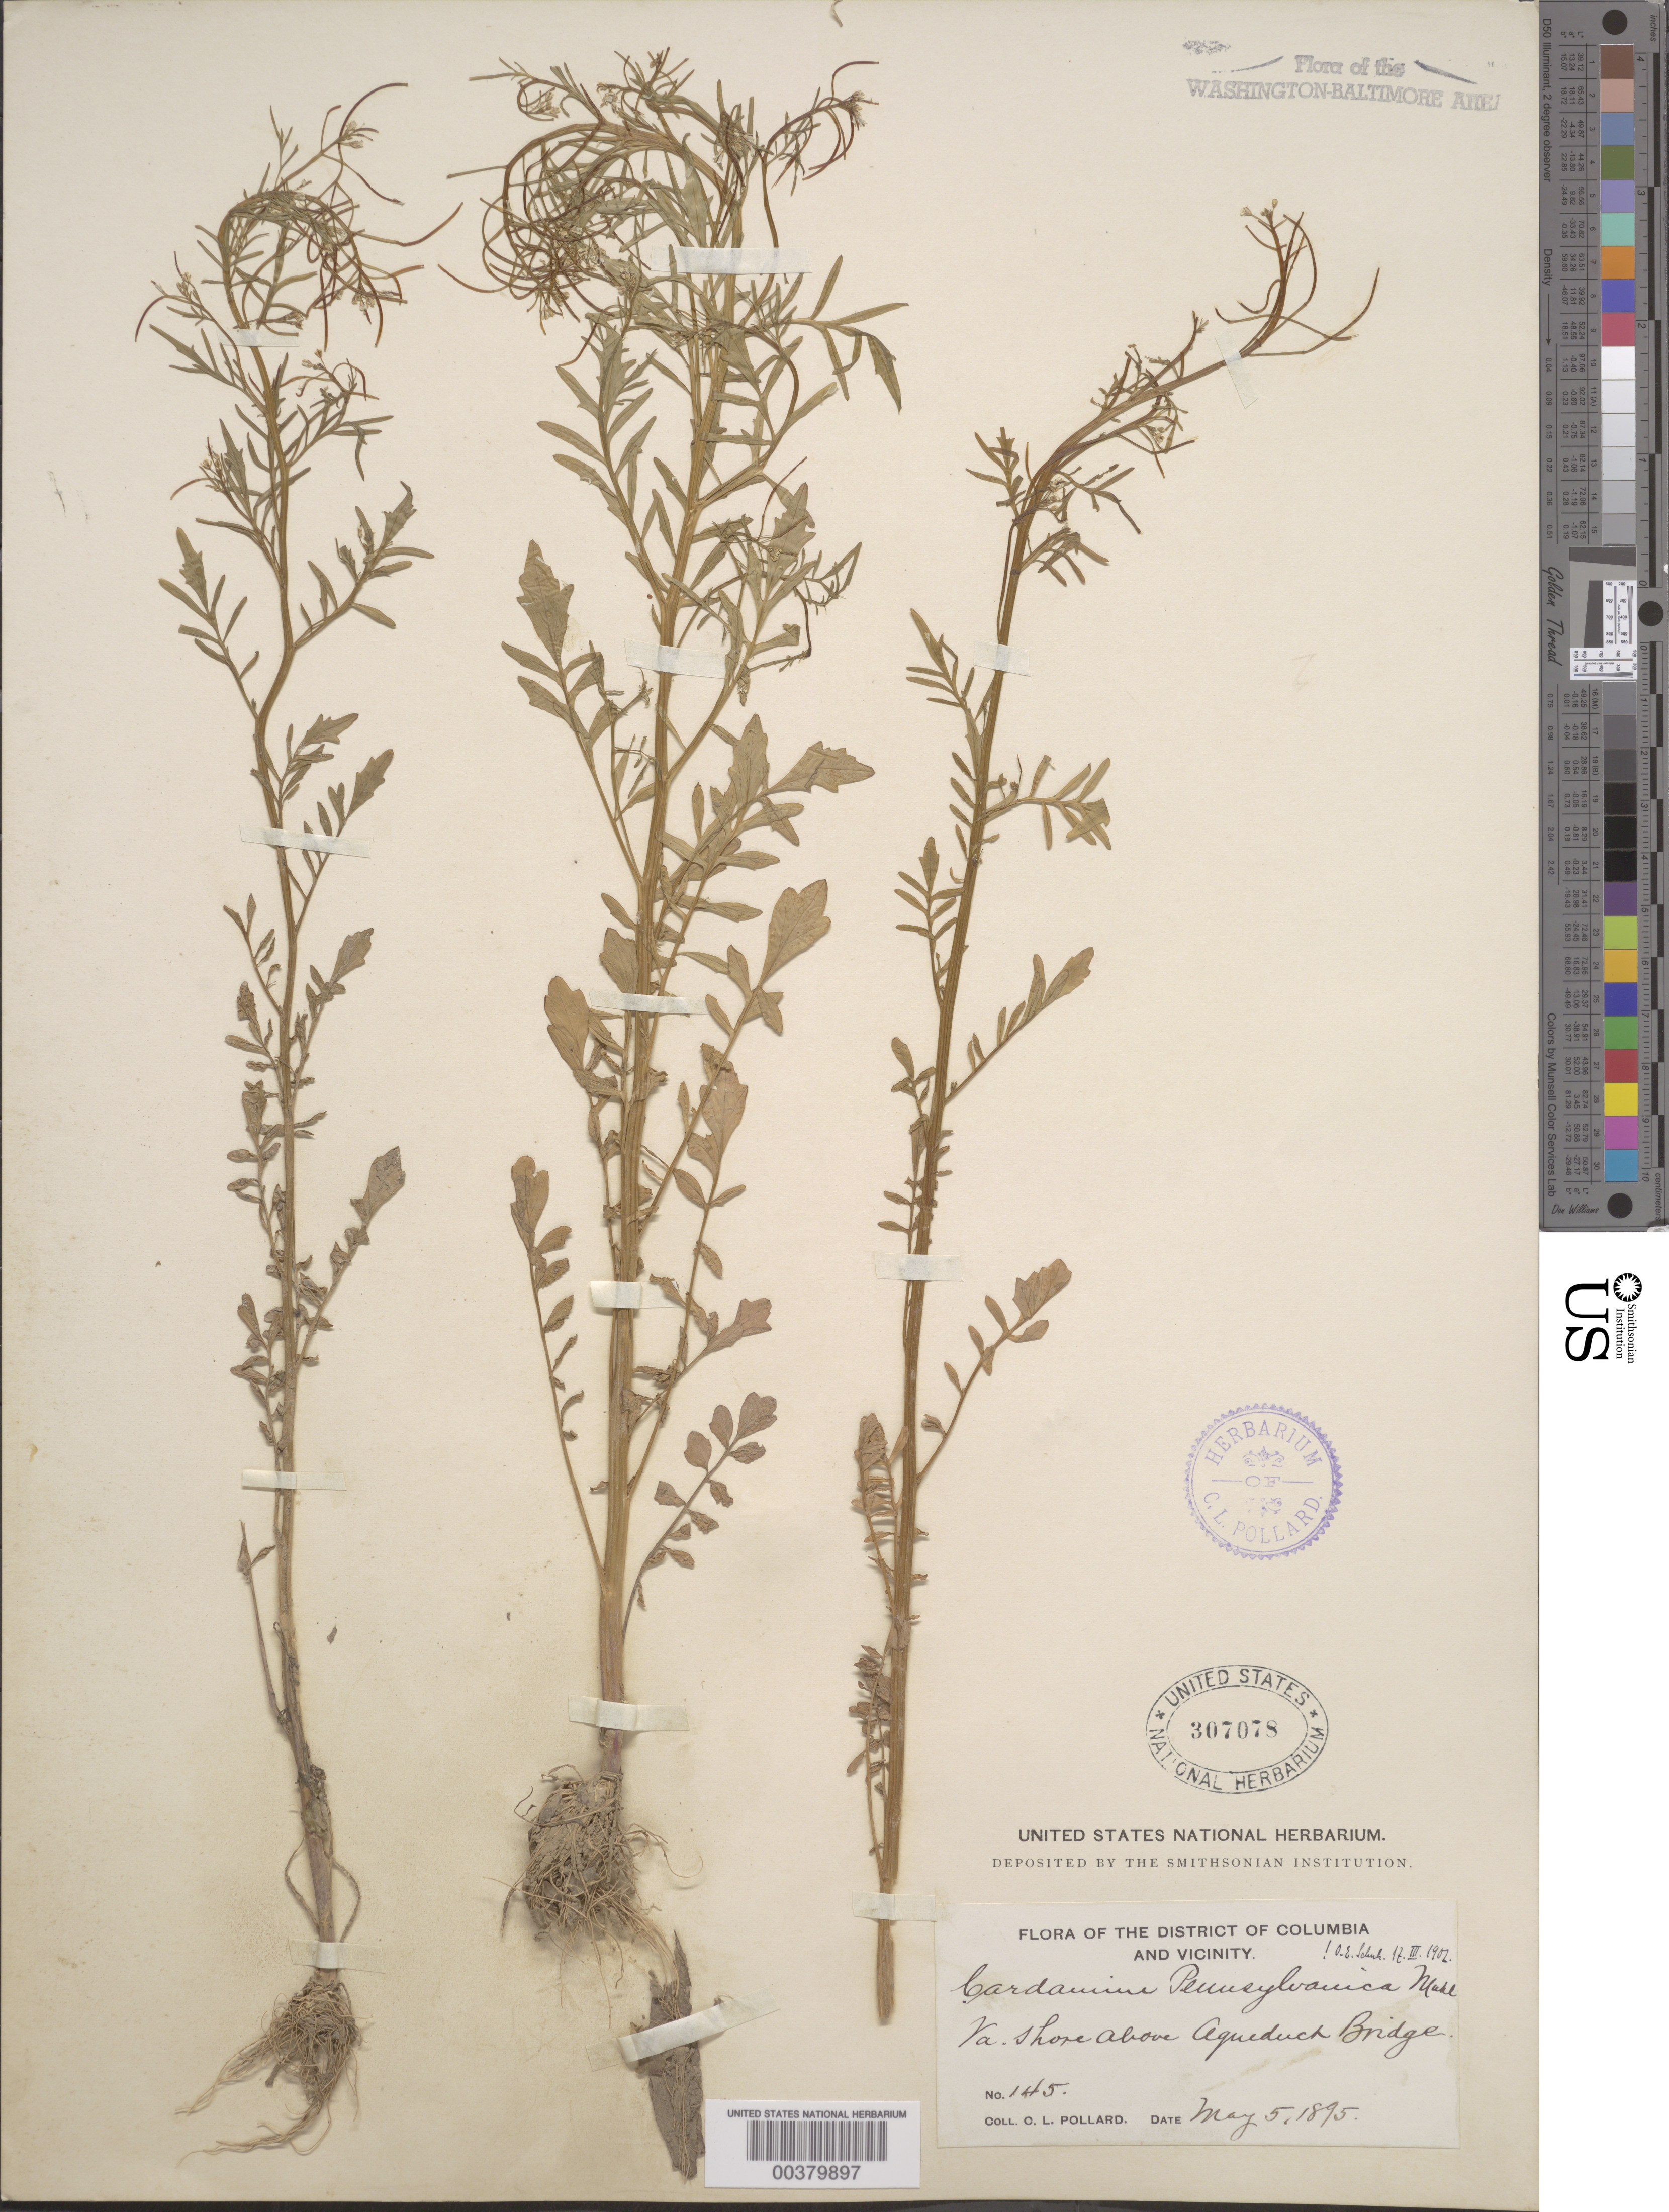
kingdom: Plantae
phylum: Tracheophyta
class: Magnoliopsida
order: Brassicales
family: Brassicaceae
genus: Cardamine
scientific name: Cardamine pensylvanica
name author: Muhl. ex Willd.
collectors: C. L. Pollard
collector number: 145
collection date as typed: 05 May 1895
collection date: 1895-05-05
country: United States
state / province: Virginia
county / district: Fairfax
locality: Potomac Banks above Aqueduct Bridge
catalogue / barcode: US 307078